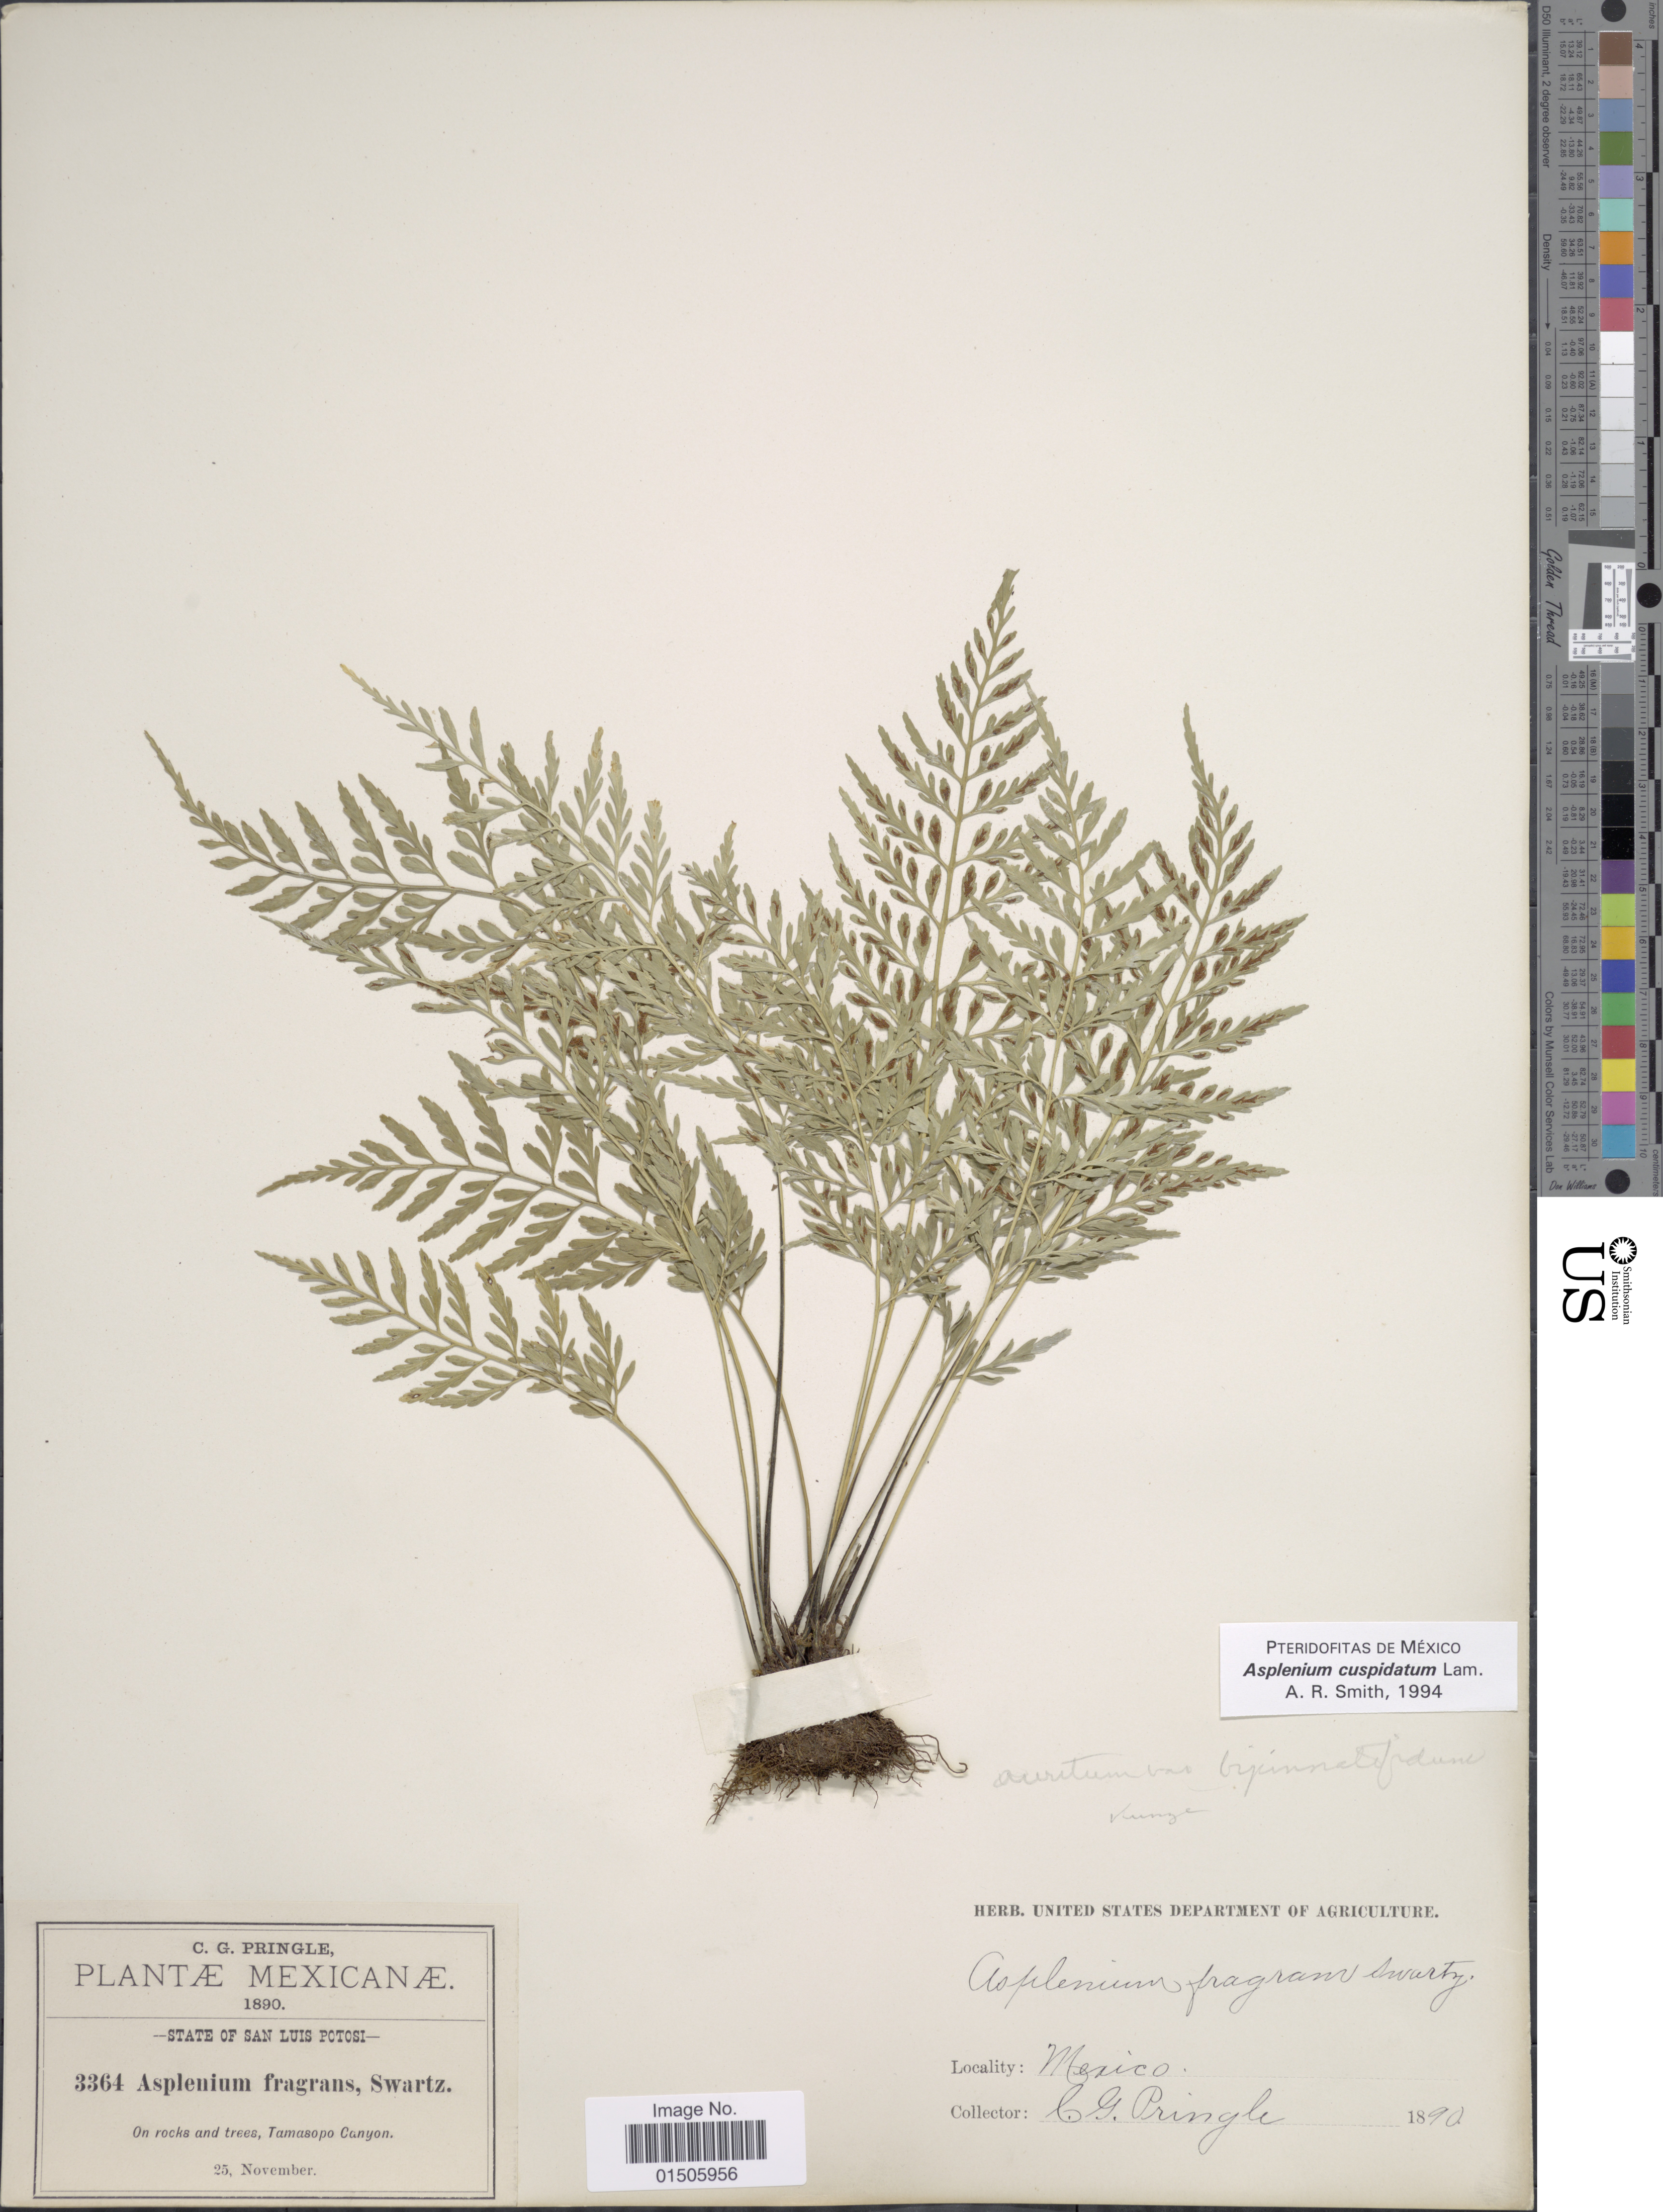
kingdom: Plantae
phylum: Tracheophyta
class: Polypodiopsida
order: Polypodiales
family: Aspleniaceae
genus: Asplenium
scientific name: Asplenium cuspidatum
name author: Lam.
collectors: C. G. Pringle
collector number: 3364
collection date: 1890-11-25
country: Mexico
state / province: San Luis Potosí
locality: On rocks and trees, Tamasopo Canyon. State of San Luis Potosi.